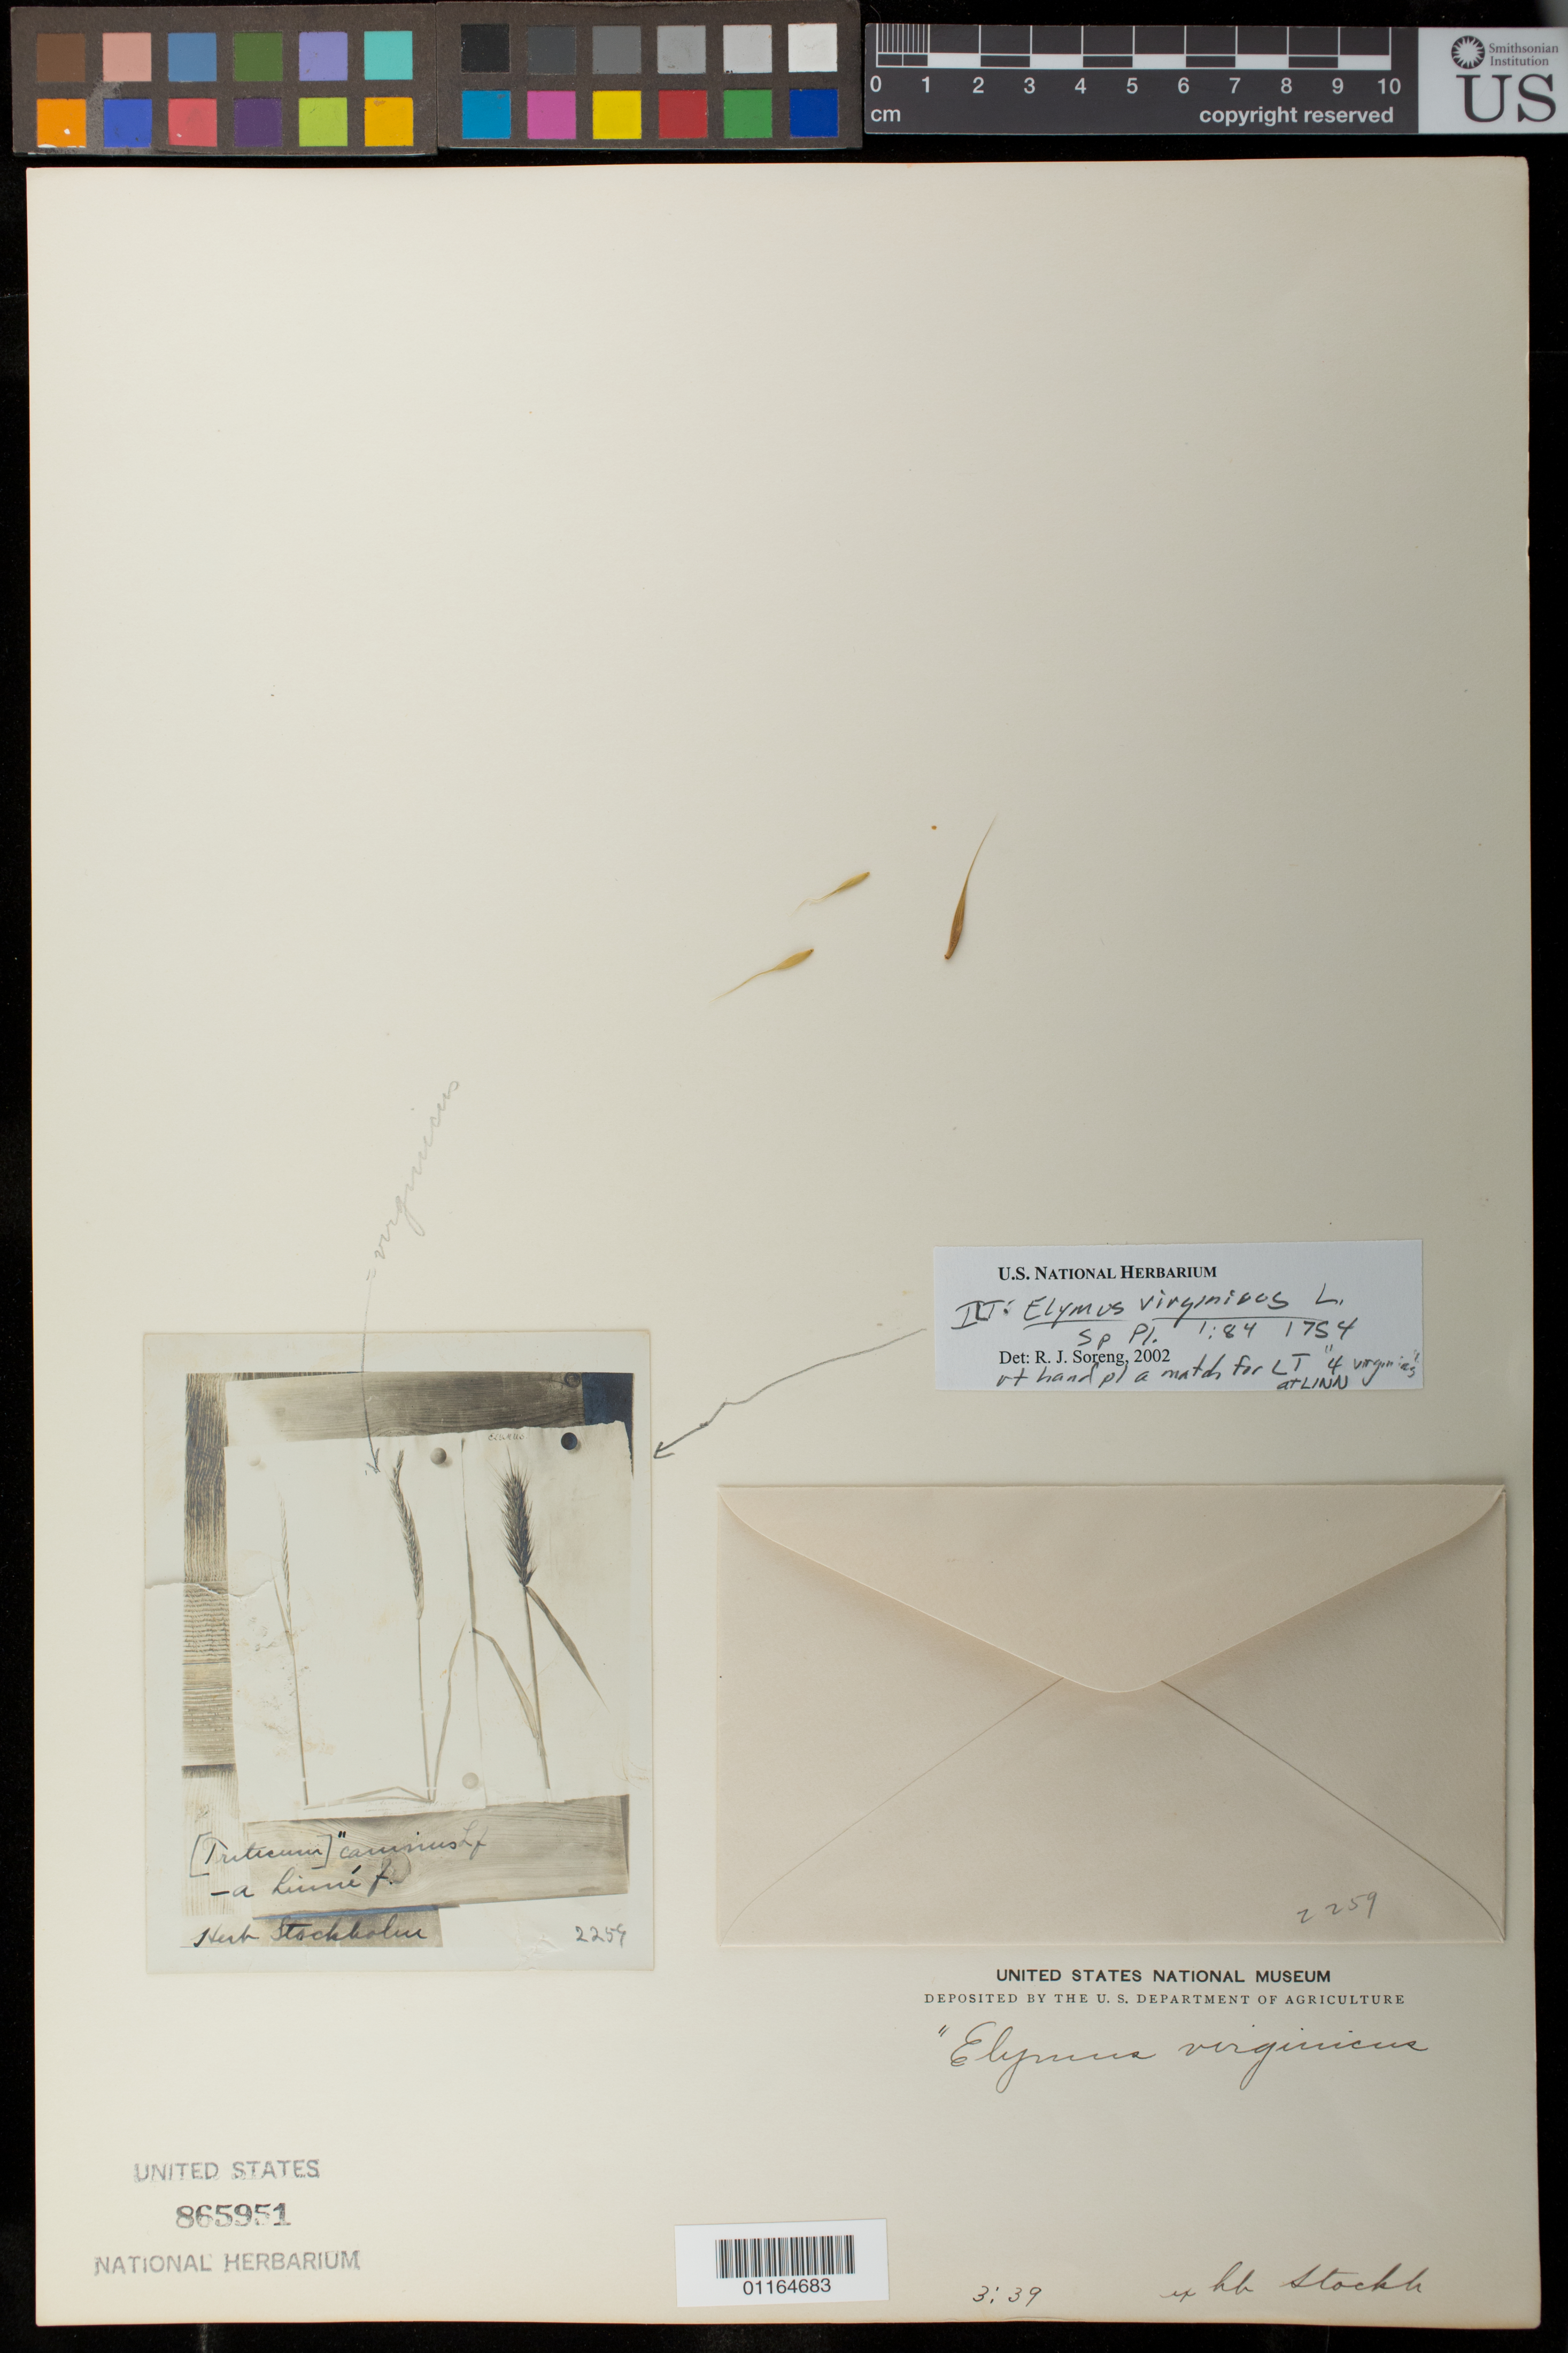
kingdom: Plantae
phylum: Tracheophyta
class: Liliopsida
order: Poales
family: Poaceae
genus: Elymus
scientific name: Elymus virginicus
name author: L.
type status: Type Collection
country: United States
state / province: Virginia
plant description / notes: Photograph and fragmentary material of type specimen ex herb. Stockholm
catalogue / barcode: US 865951